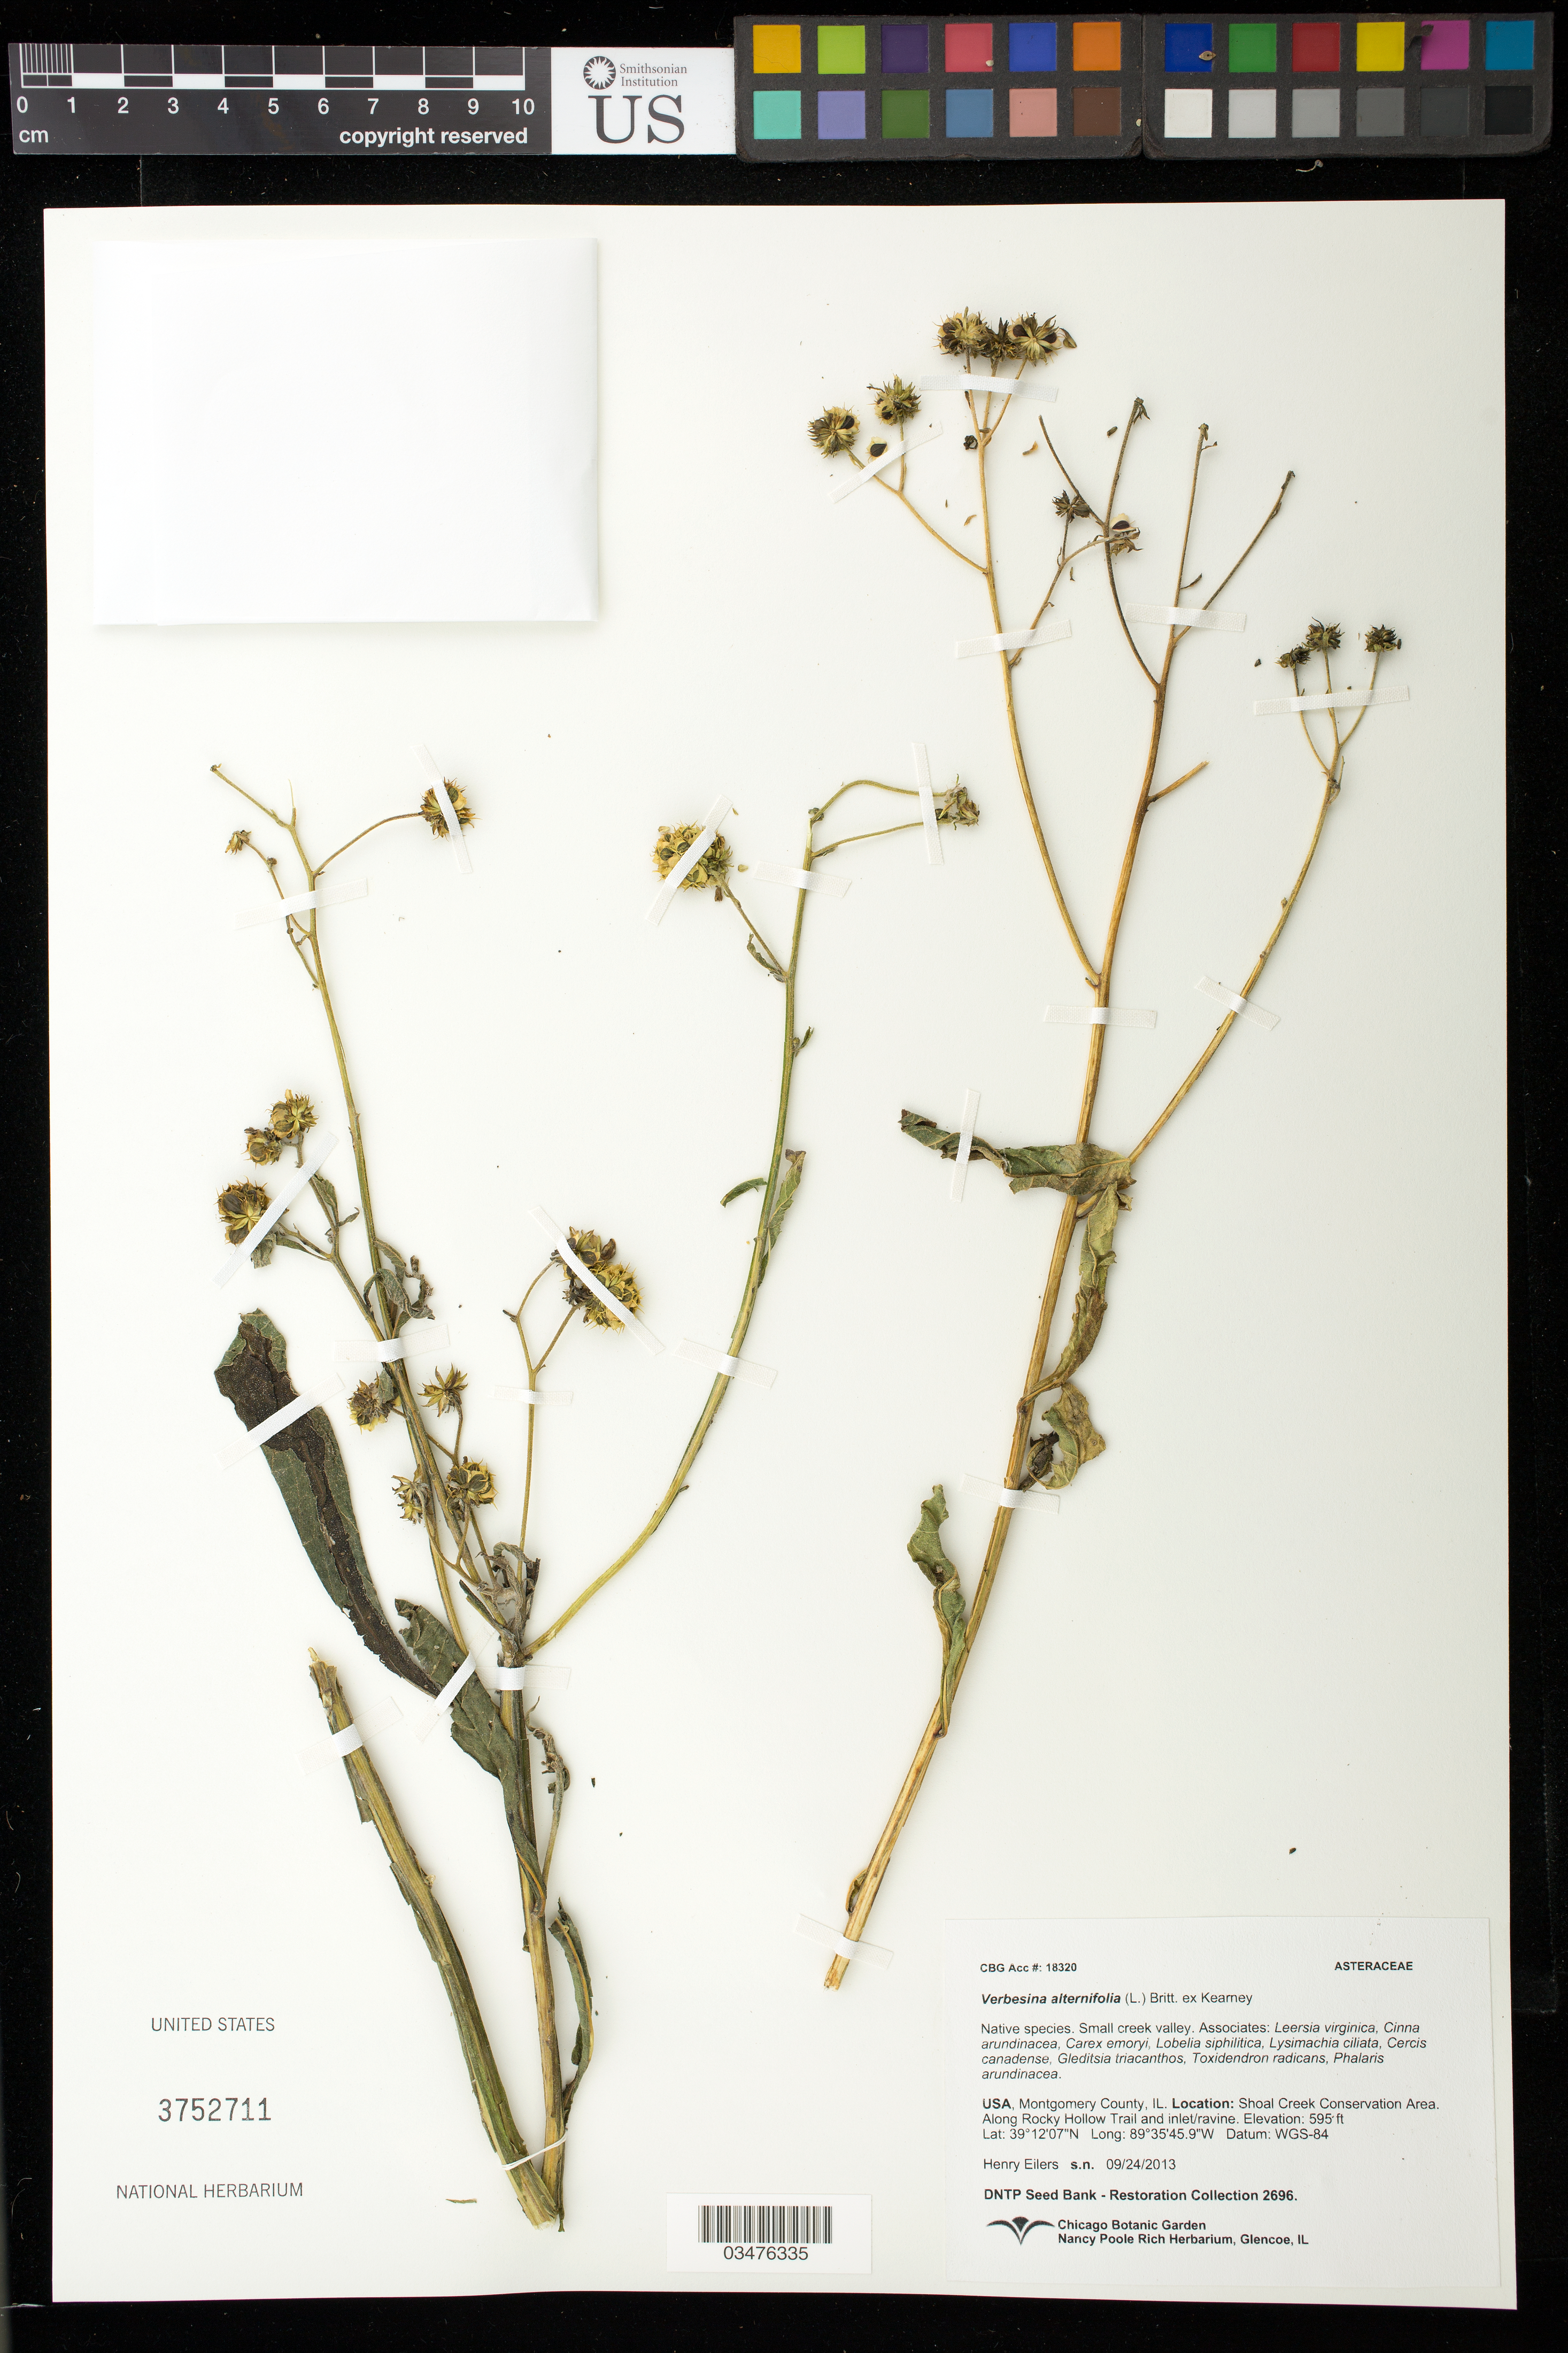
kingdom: Plantae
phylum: Tracheophyta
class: Magnoliopsida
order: Asterales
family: Asteraceae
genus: Verbesina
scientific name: Verbesina alternifolia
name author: (L.) Britton ex Kearney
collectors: H. Eilers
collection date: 2013-09-24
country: United States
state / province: Illinois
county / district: Montgomery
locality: Shoal Creek Conservation Area. Along Rocky HollowTrail and inlet/ravine.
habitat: Small creek valley. With Leersia virginica, Carex emoryi, Cercis canadense, ect.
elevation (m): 181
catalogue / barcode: US 3752711